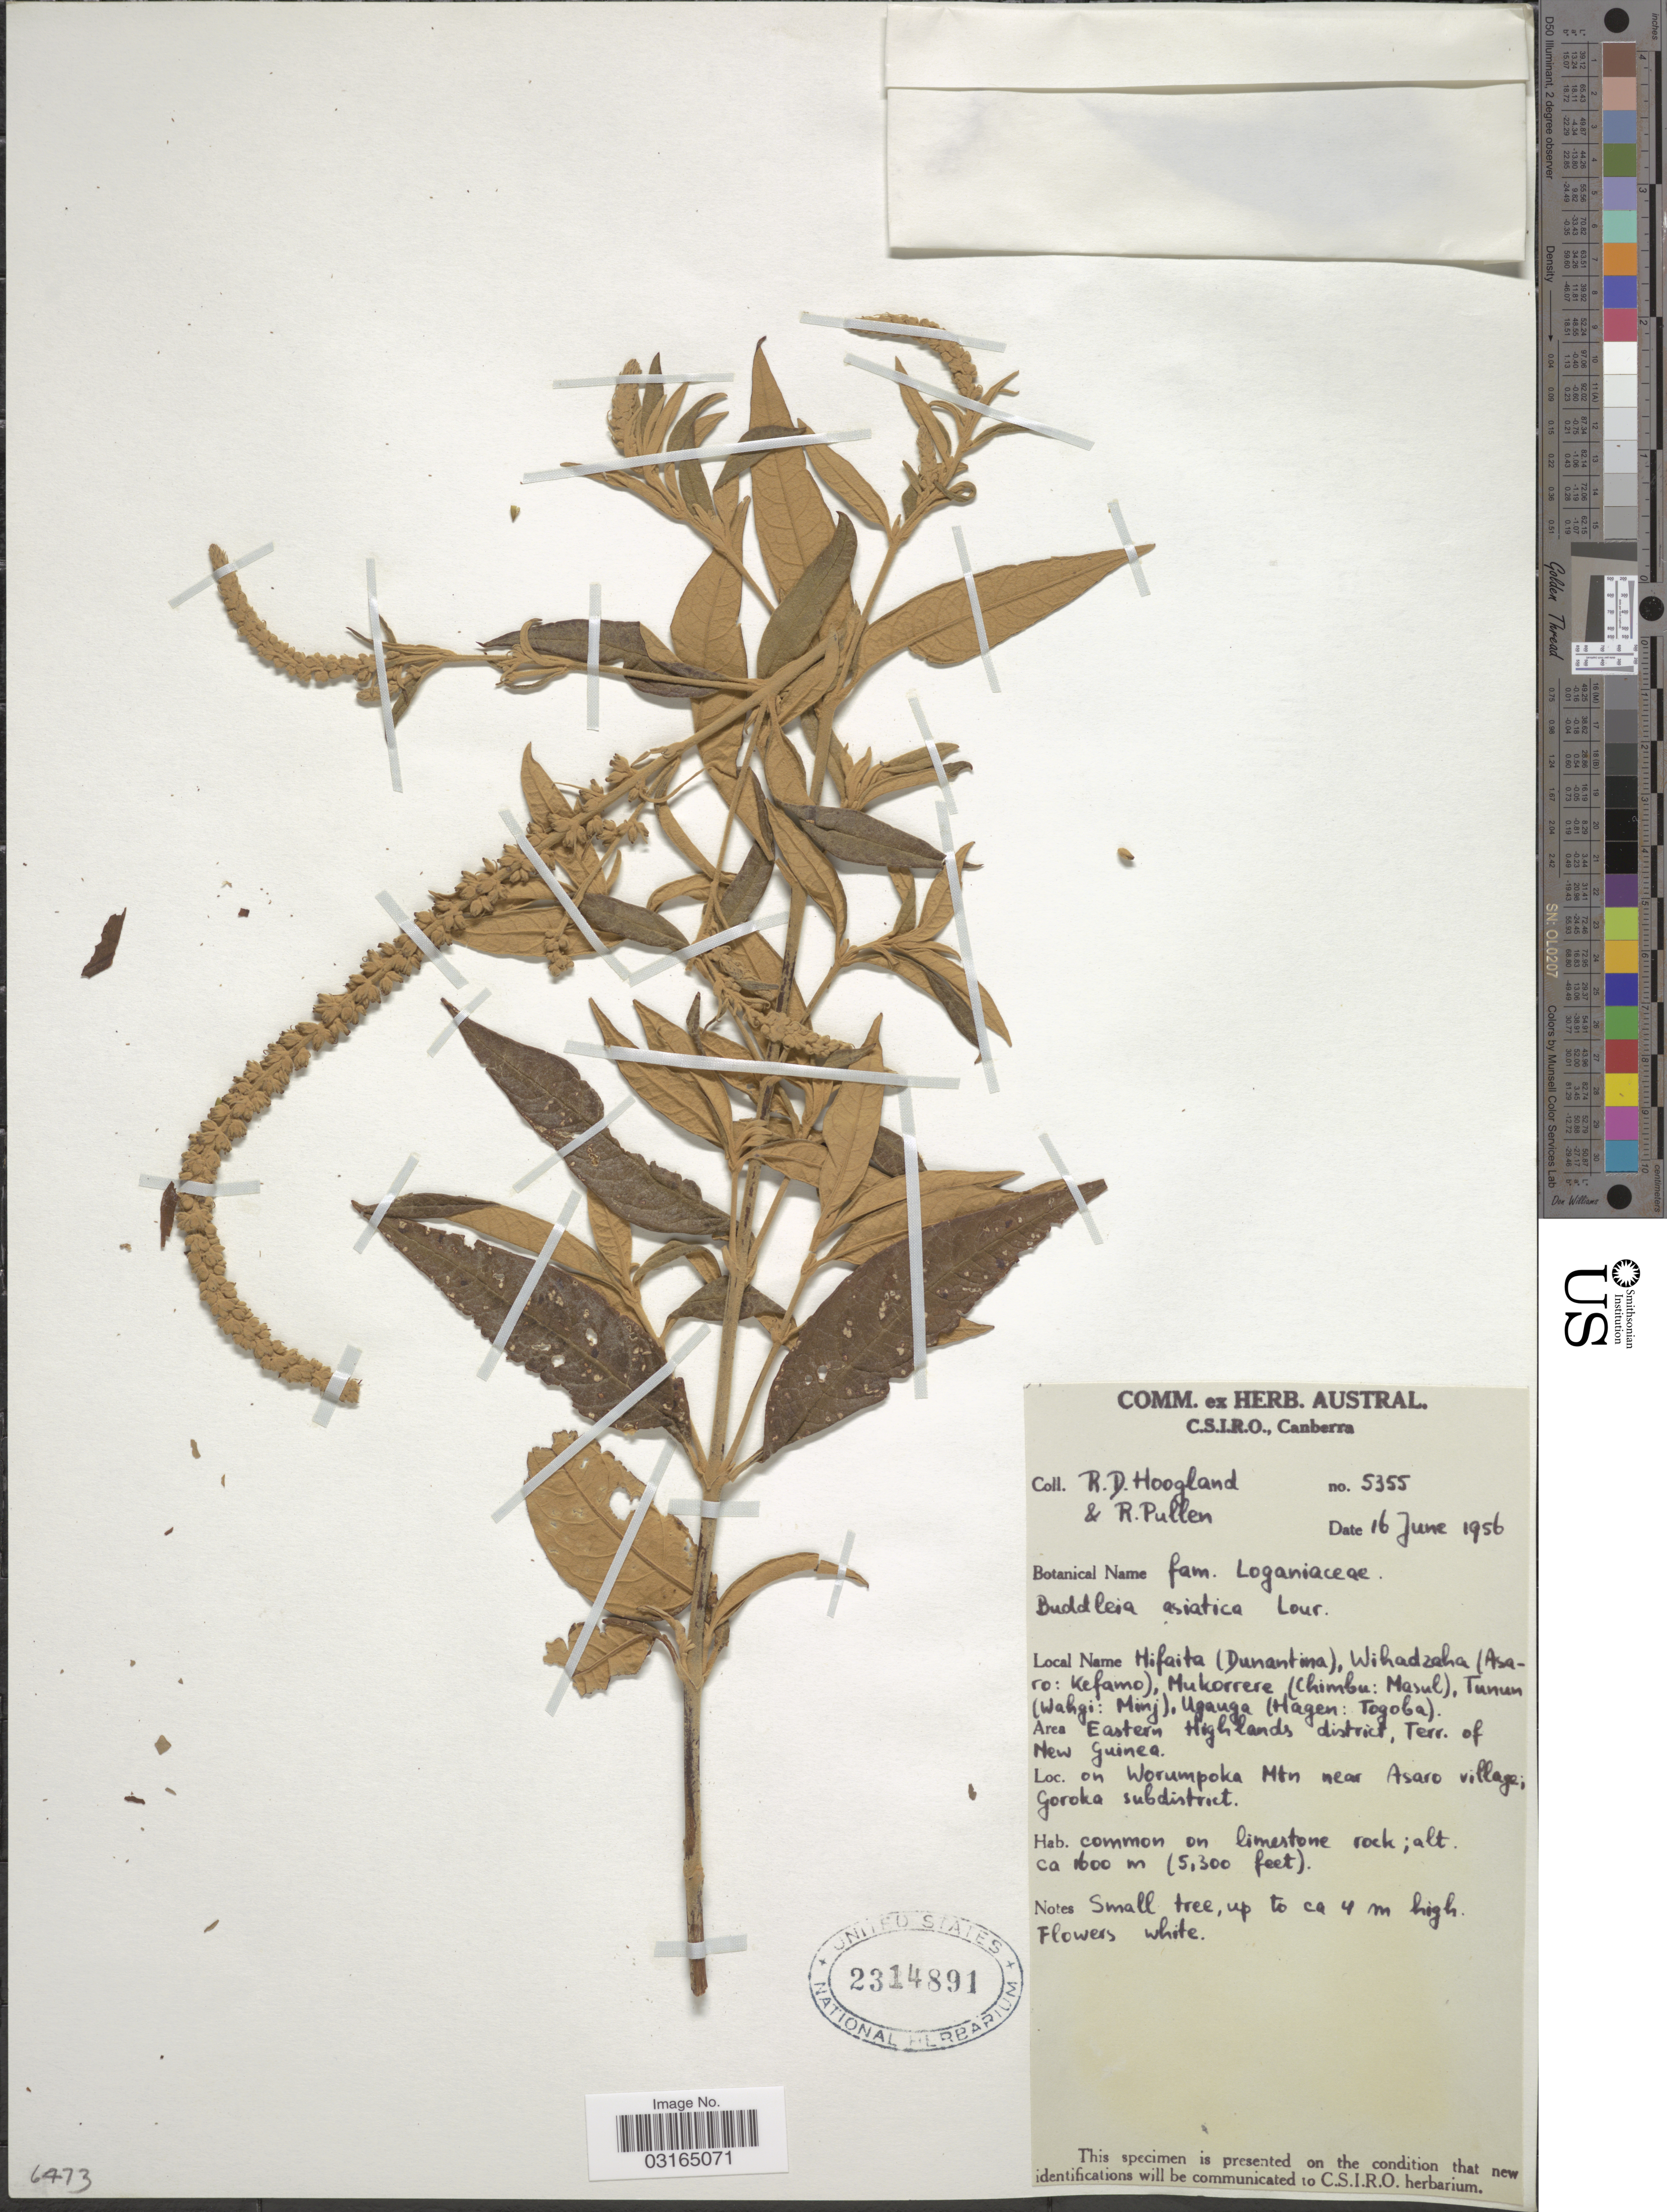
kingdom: Plantae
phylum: Tracheophyta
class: Magnoliopsida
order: Lamiales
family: Scrophulariaceae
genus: Buddleja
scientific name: Buddleja asiatica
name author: Lour.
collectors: R. D. Hoogland & R. Pullen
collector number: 5355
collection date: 1956-06-16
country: Papua New Guinea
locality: On Worumpoka Mtn near Asaro village; Goroka subdistrict.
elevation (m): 1615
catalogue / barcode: US 2314891